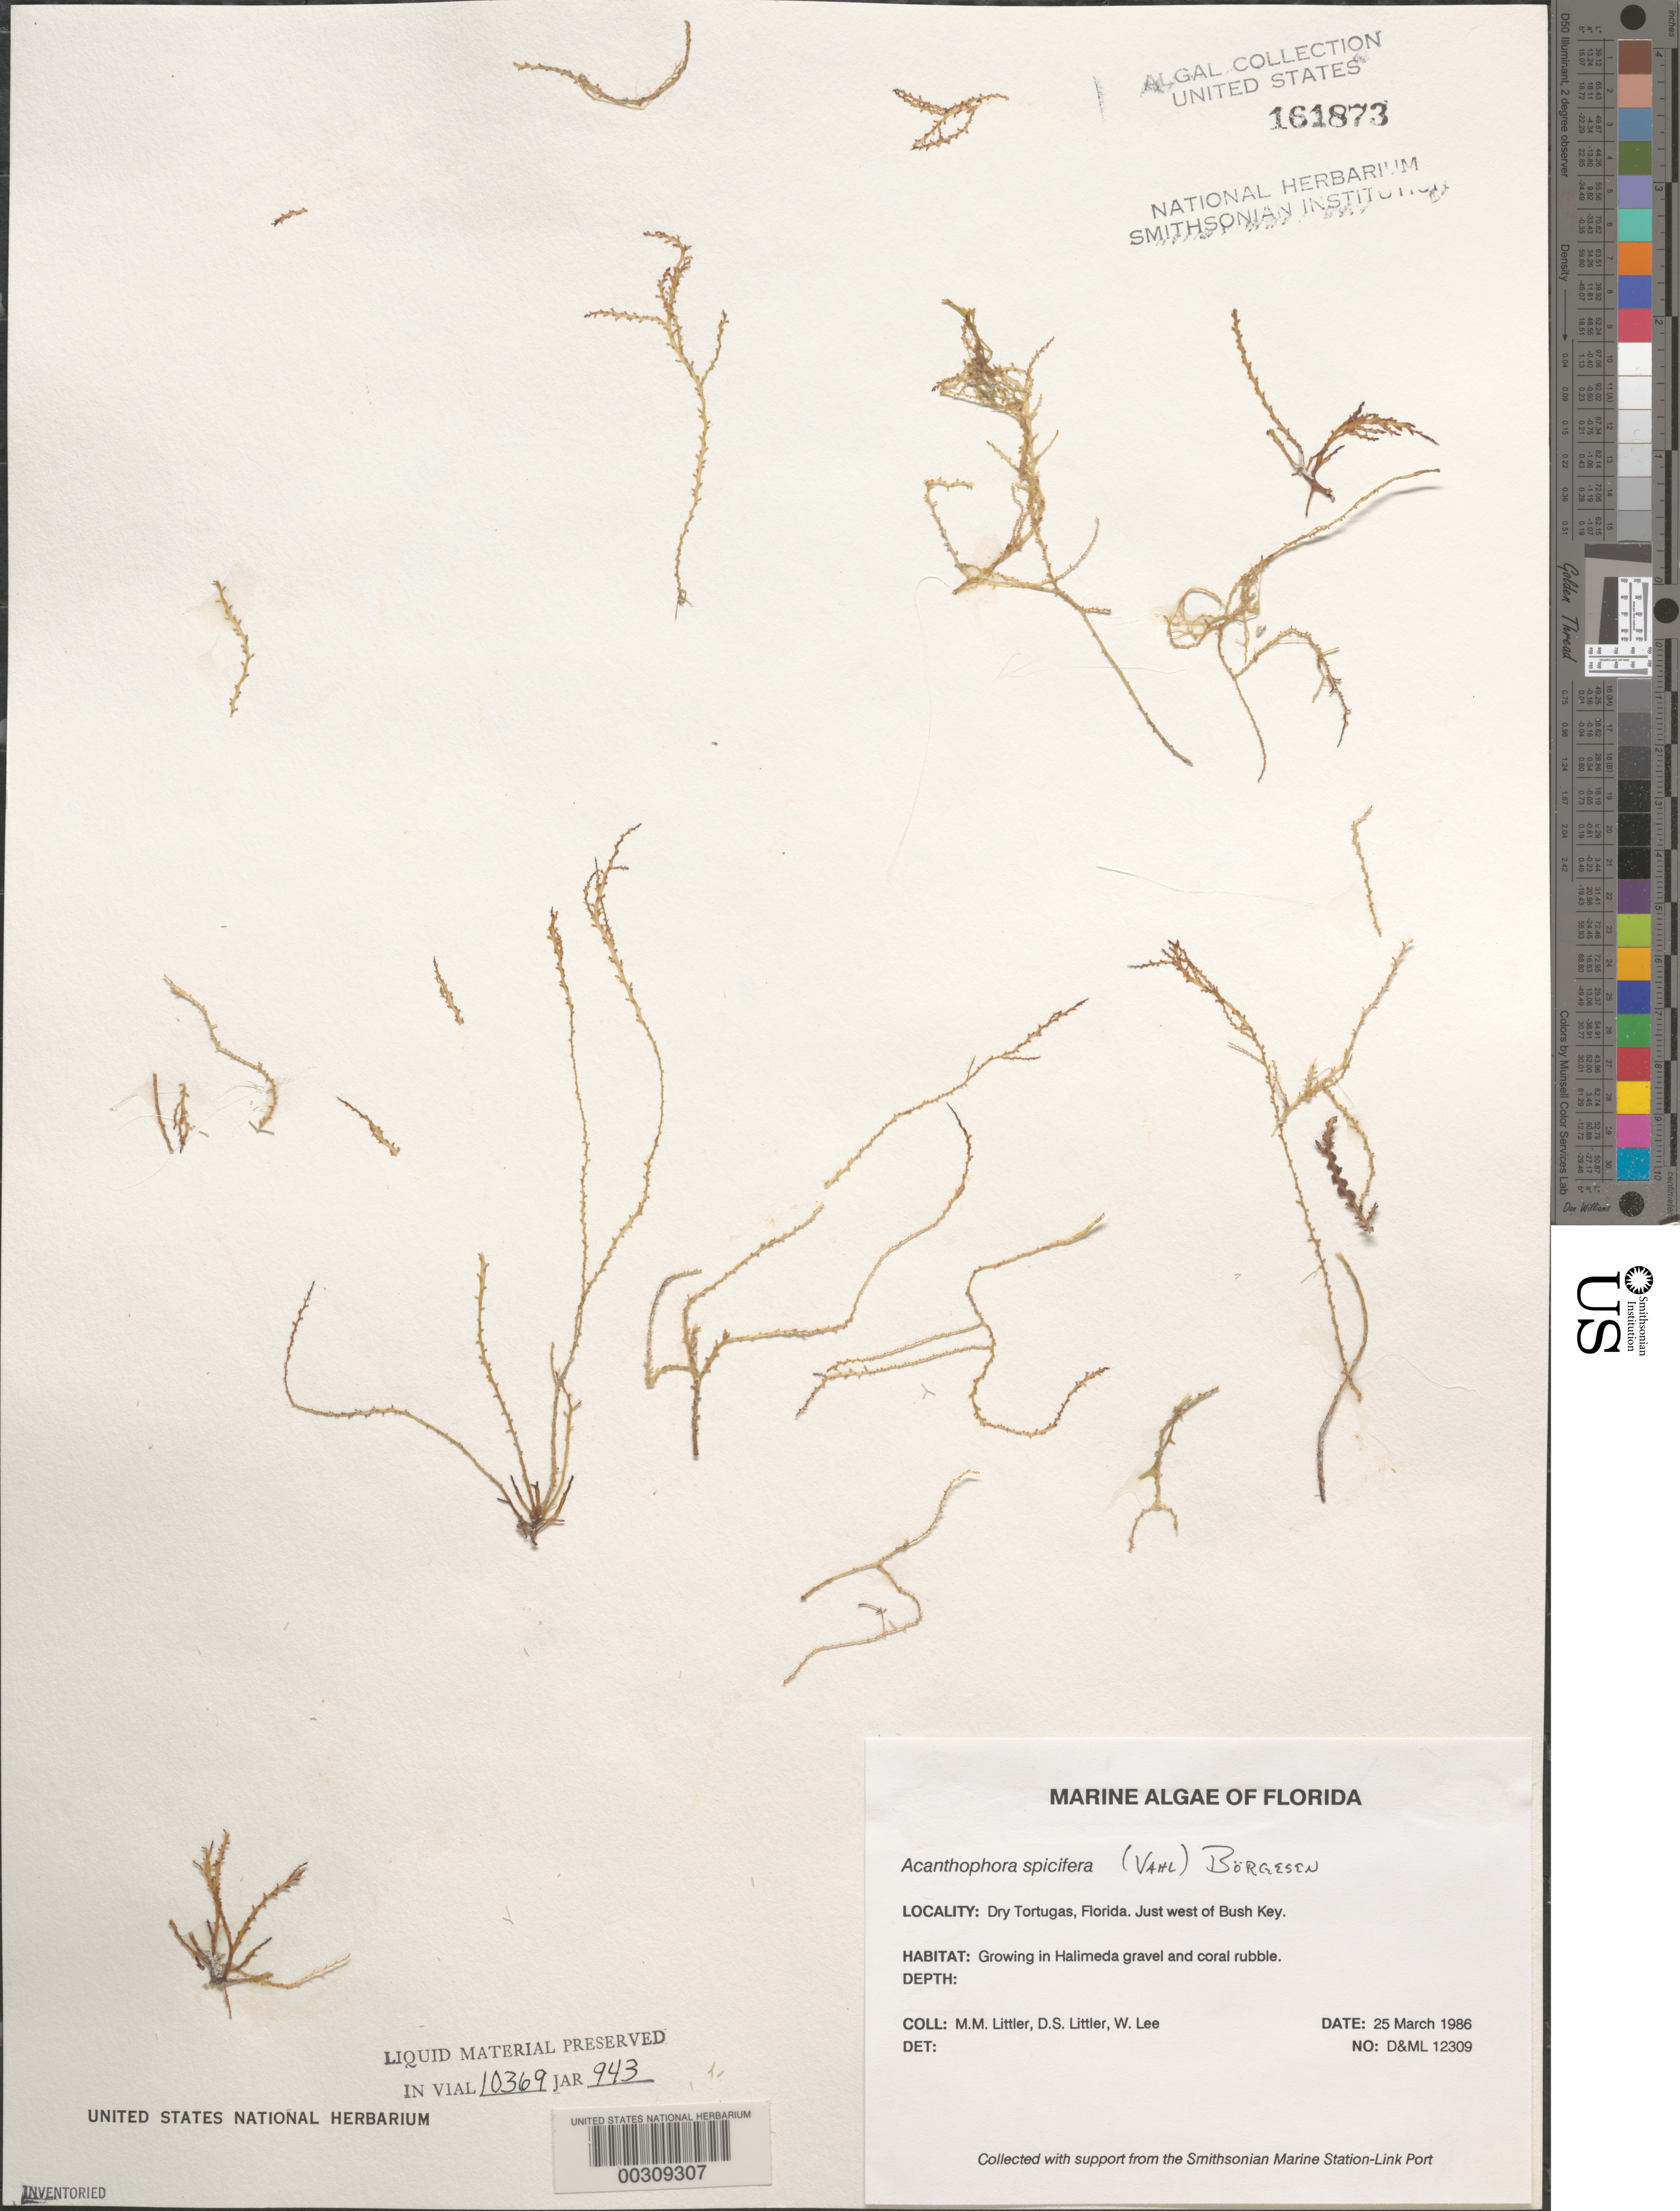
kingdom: Plantae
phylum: Rhodophyta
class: Florideophyceae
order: Ceramiales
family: Rhodomelaceae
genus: Acanthophora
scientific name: Acanthophora spicifera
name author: (Vahl) Børgesen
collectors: M. M. Littler, D. S. Littler & W. Lee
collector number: D&ML 12309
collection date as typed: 25 Mar 1986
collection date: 1986-03-25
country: United States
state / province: Florida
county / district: Monroe County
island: Dry Tortugas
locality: Just west of Bush Key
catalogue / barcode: US 161873